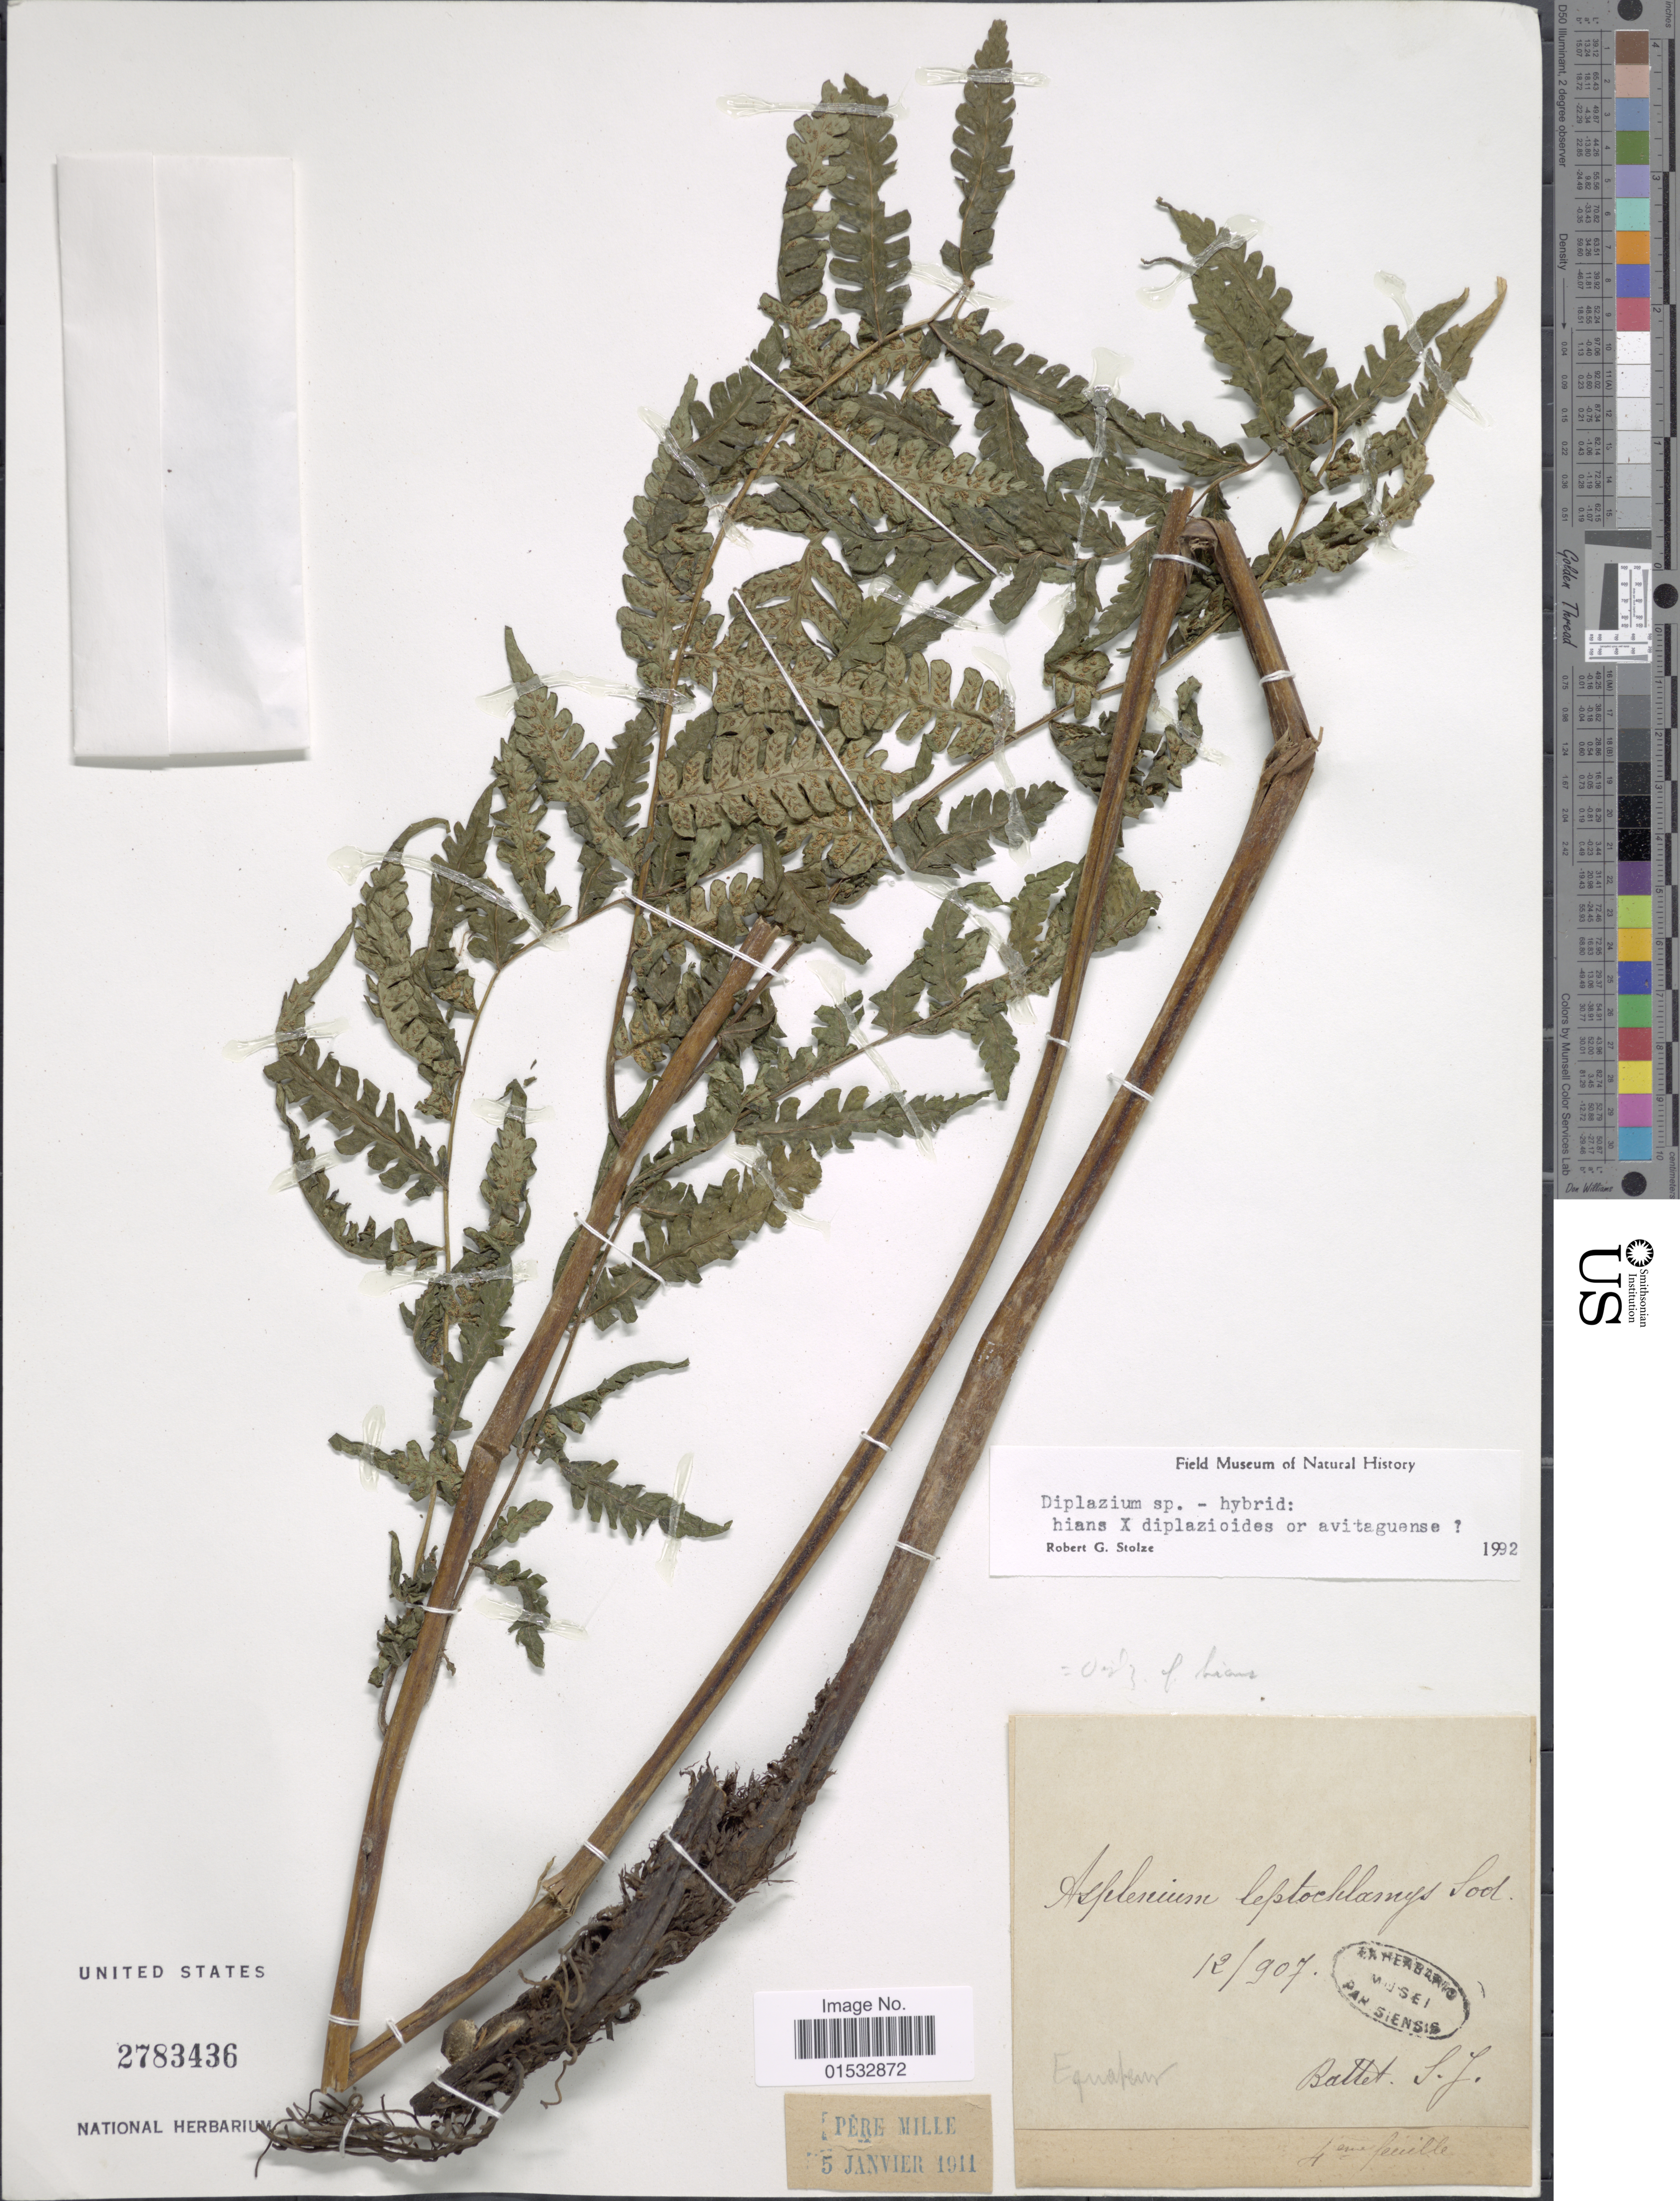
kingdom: Plantae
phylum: Tracheophyta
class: Polypodiopsida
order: Polypodiales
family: Athyriaceae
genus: Diplazium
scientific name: Diplazium hians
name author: Kunze ex Klotzsch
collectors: Battet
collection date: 1907-12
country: Ecuador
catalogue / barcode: US 2783436